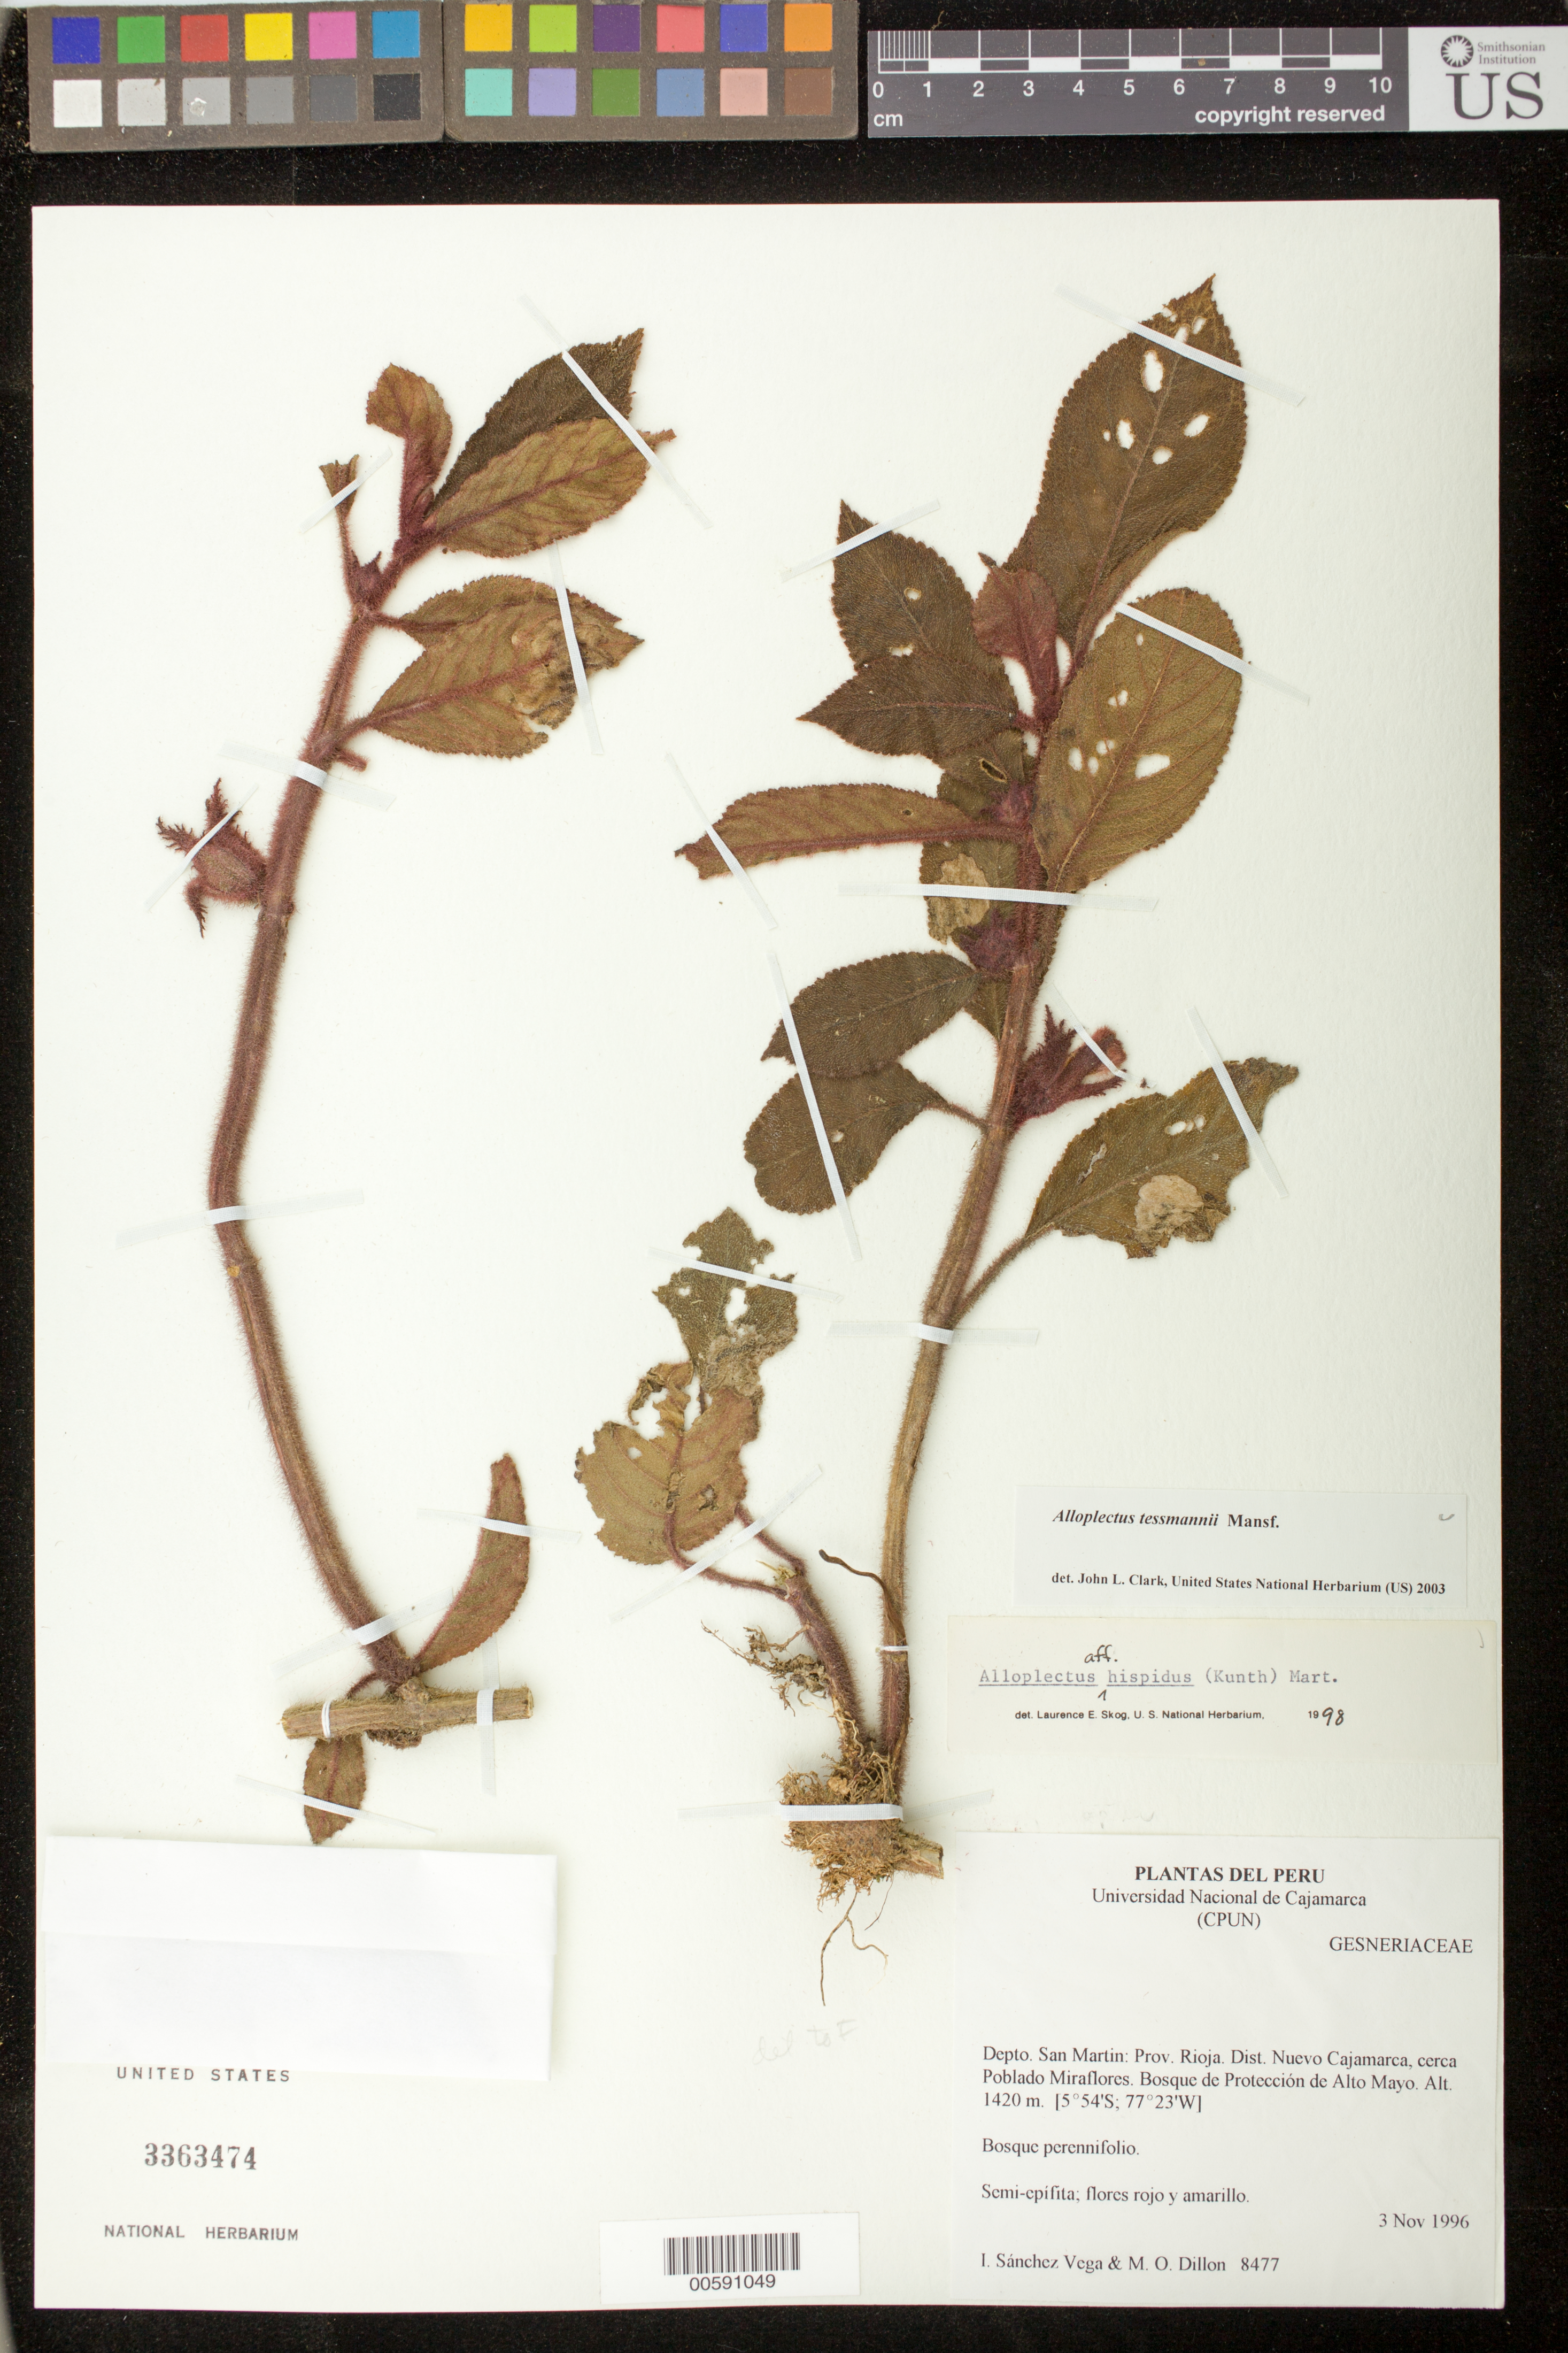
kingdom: Plantae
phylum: Tracheophyta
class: Magnoliopsida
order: Lamiales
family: Gesneriaceae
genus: Alloplectus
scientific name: Alloplectus tessmannii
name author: Mansf.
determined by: Skog, Laurence E.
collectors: I. M. Sánchez Vega & M. O. Dillon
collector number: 8477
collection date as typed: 03 Nov 1996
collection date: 1996-11-03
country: Peru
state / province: San Martín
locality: Prov. Rioja, Dist. Nuevo Cajamarca; cerca Poblado Miraflores, Bosque de Protección de Alto Mayo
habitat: Bosque perennifolio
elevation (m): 1420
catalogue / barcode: US 3363474